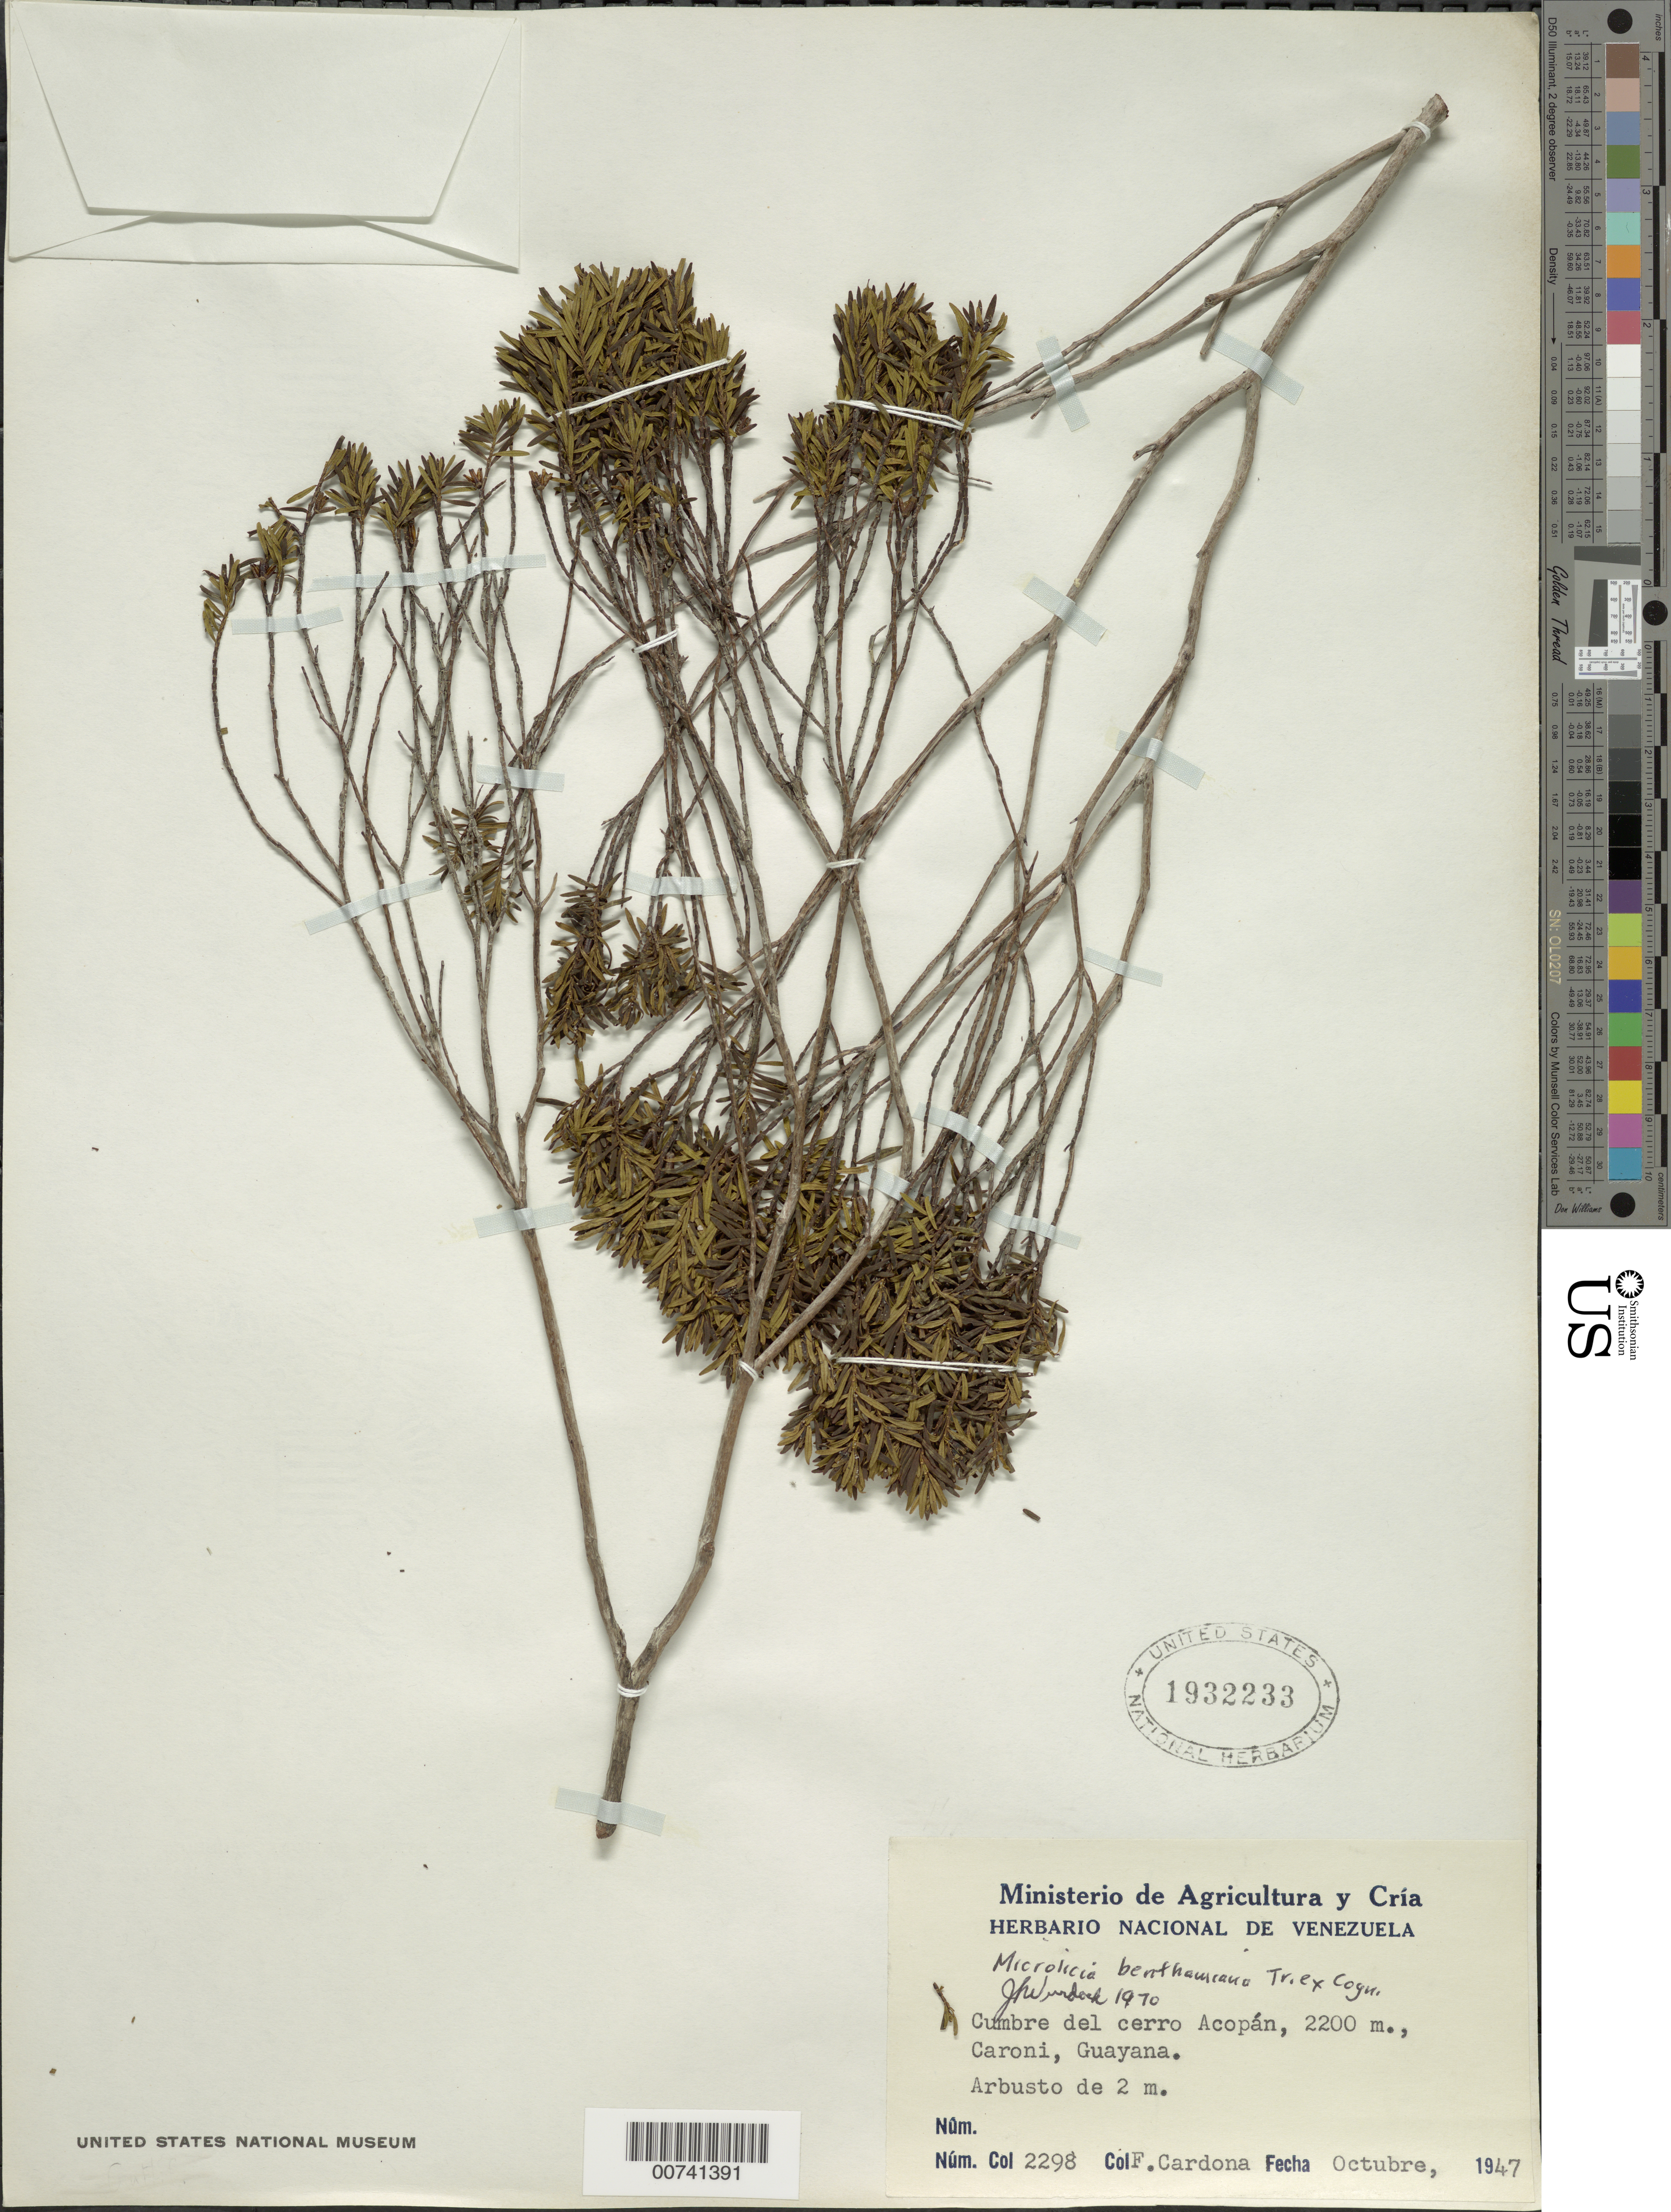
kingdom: Plantae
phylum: Tracheophyta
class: Magnoliopsida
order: Myrtales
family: Melastomataceae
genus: Microlicia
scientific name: Microlicia benthamiana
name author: Triana ex Cogn.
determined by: Wurdack, John J., (US), US (UNITED STATES)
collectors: F. Cardona Puig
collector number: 2298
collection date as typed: Oct-47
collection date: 1947-10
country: Venezuela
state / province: Bolívar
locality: Cerro Acopán, Río Caroní, Guayana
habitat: Summit of hill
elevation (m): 2200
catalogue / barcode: US 1932233